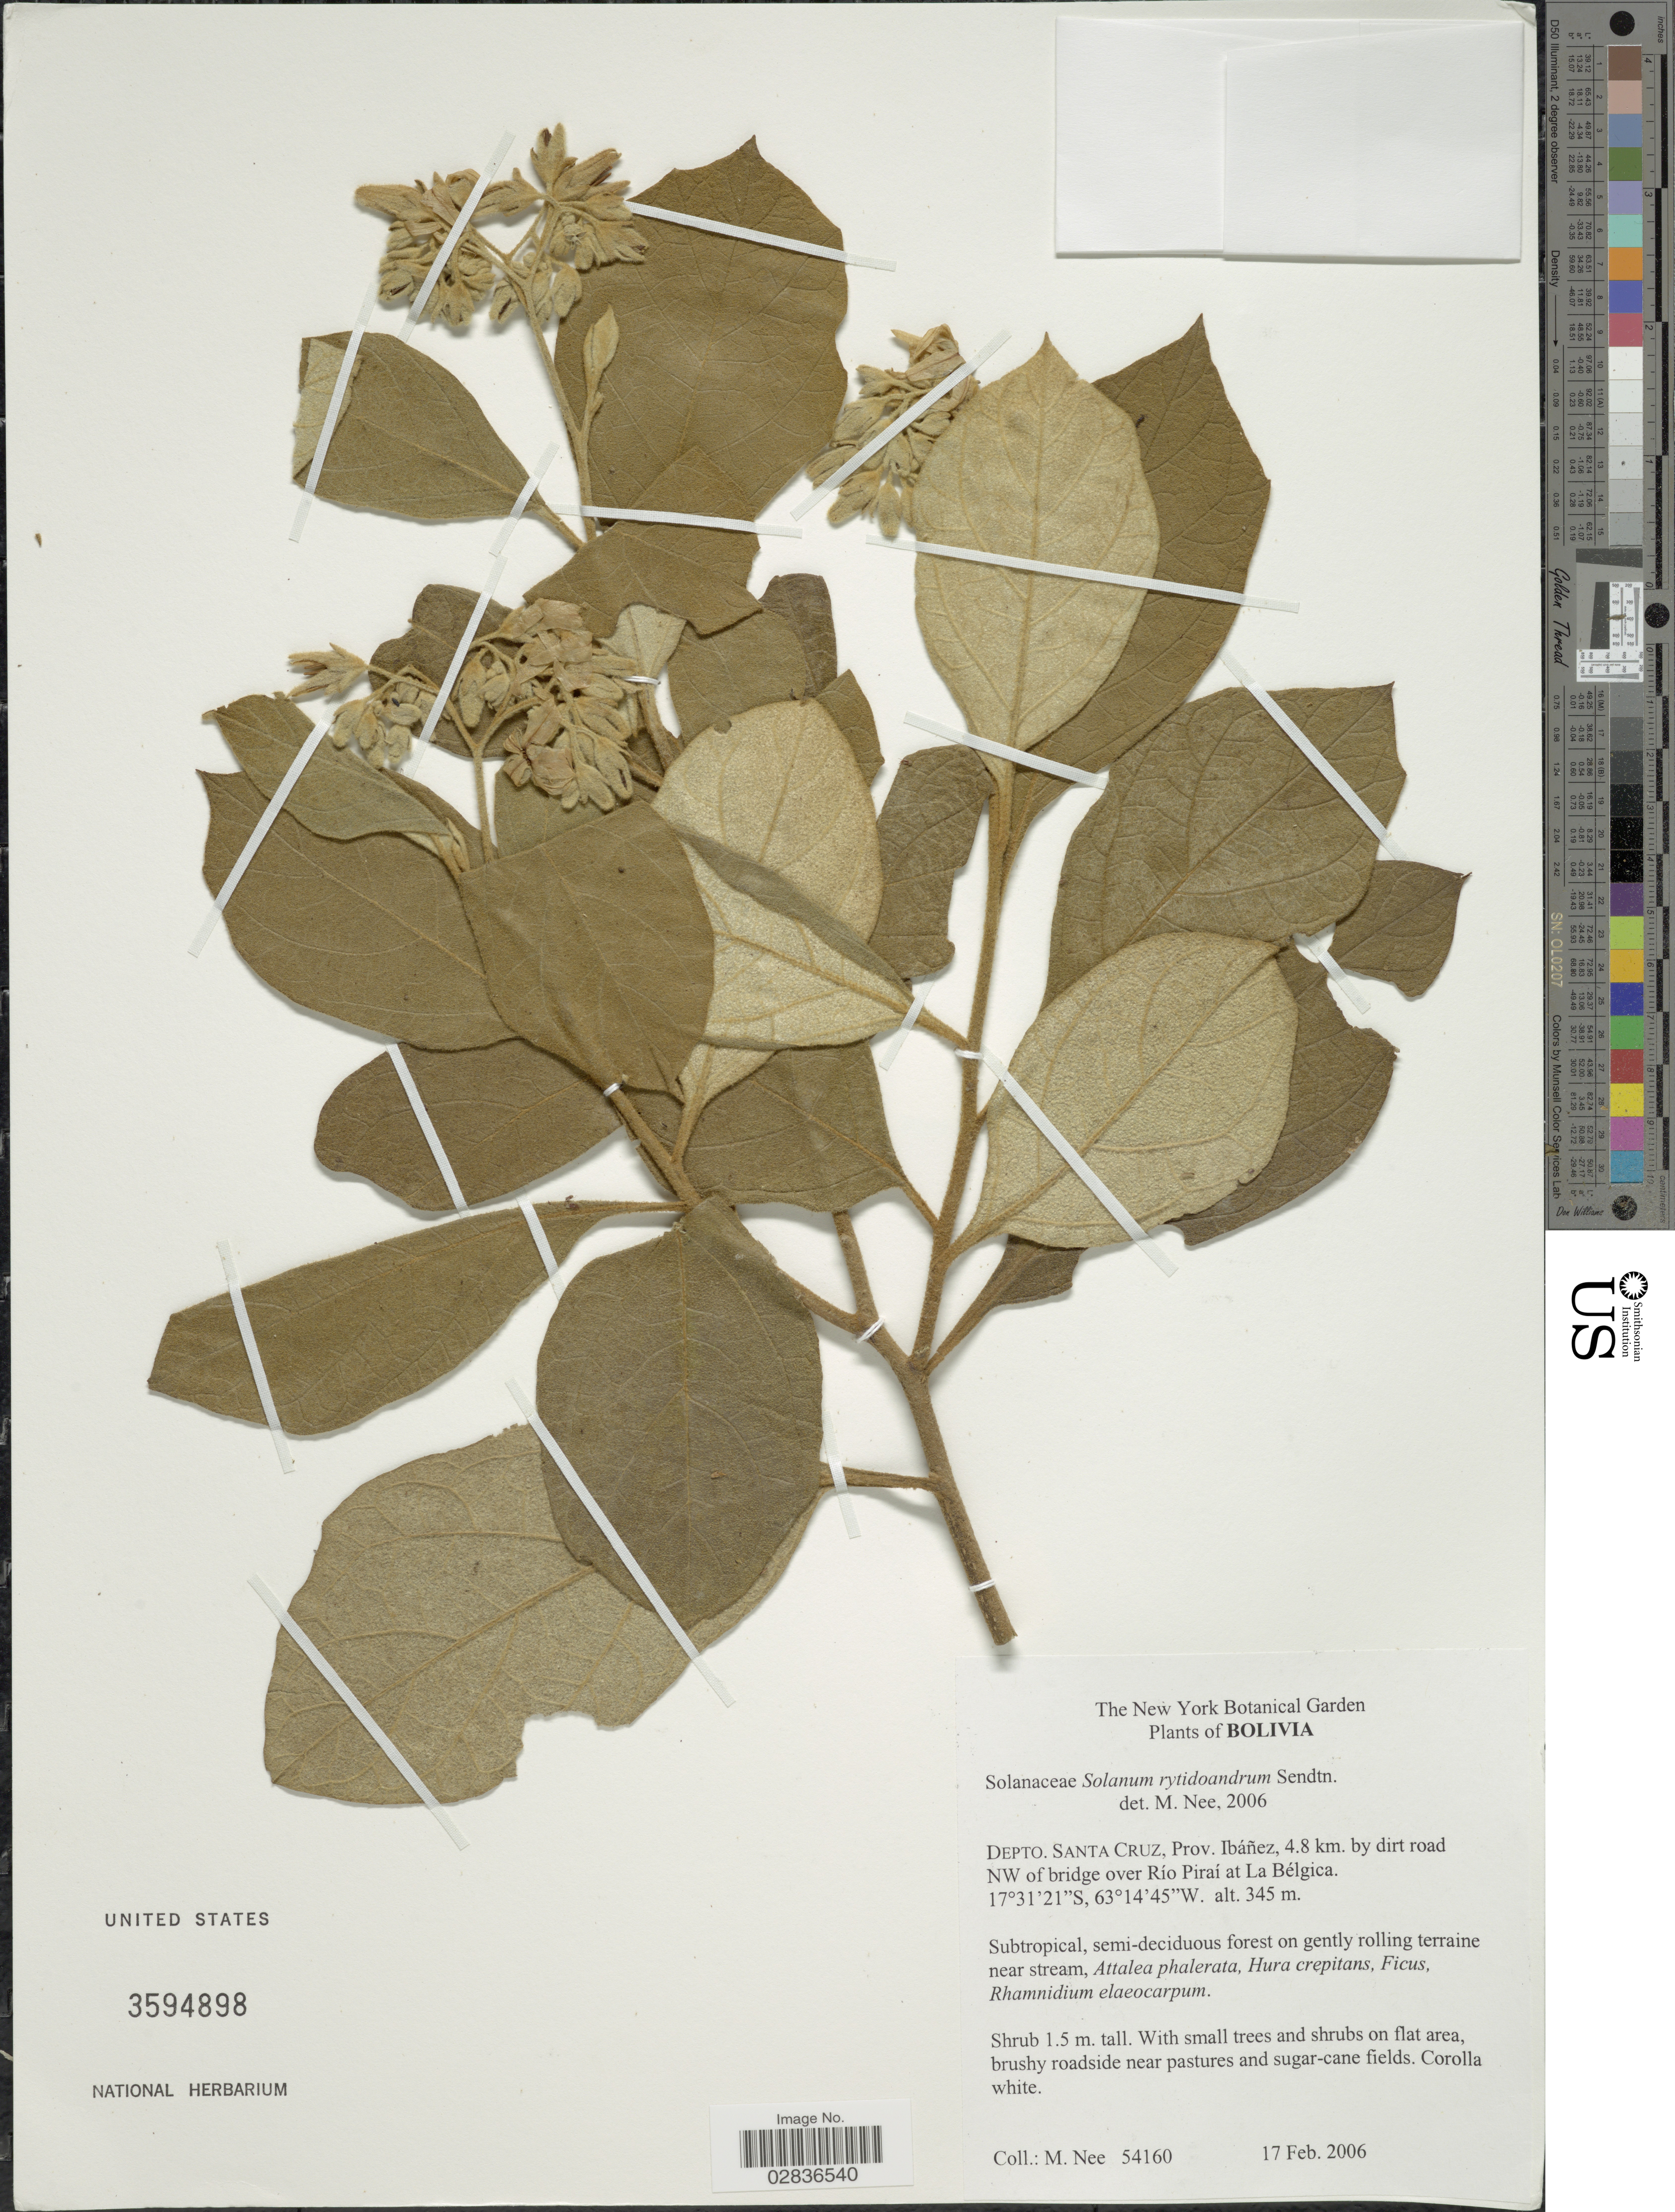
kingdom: Plantae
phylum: Tracheophyta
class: Magnoliopsida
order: Solanales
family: Solanaceae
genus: Solanum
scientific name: Solanum rhytidoandrum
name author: Sendtn.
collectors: M. Nee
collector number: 54160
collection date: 2006-02-17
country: Bolivia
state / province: Santa Cruz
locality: Depto. Santa Cruz, Prov. Ibáñez, 4.8 km. by dirt road NW of bridge over Río Piraí at La Bélgica.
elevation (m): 345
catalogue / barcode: US 3594898